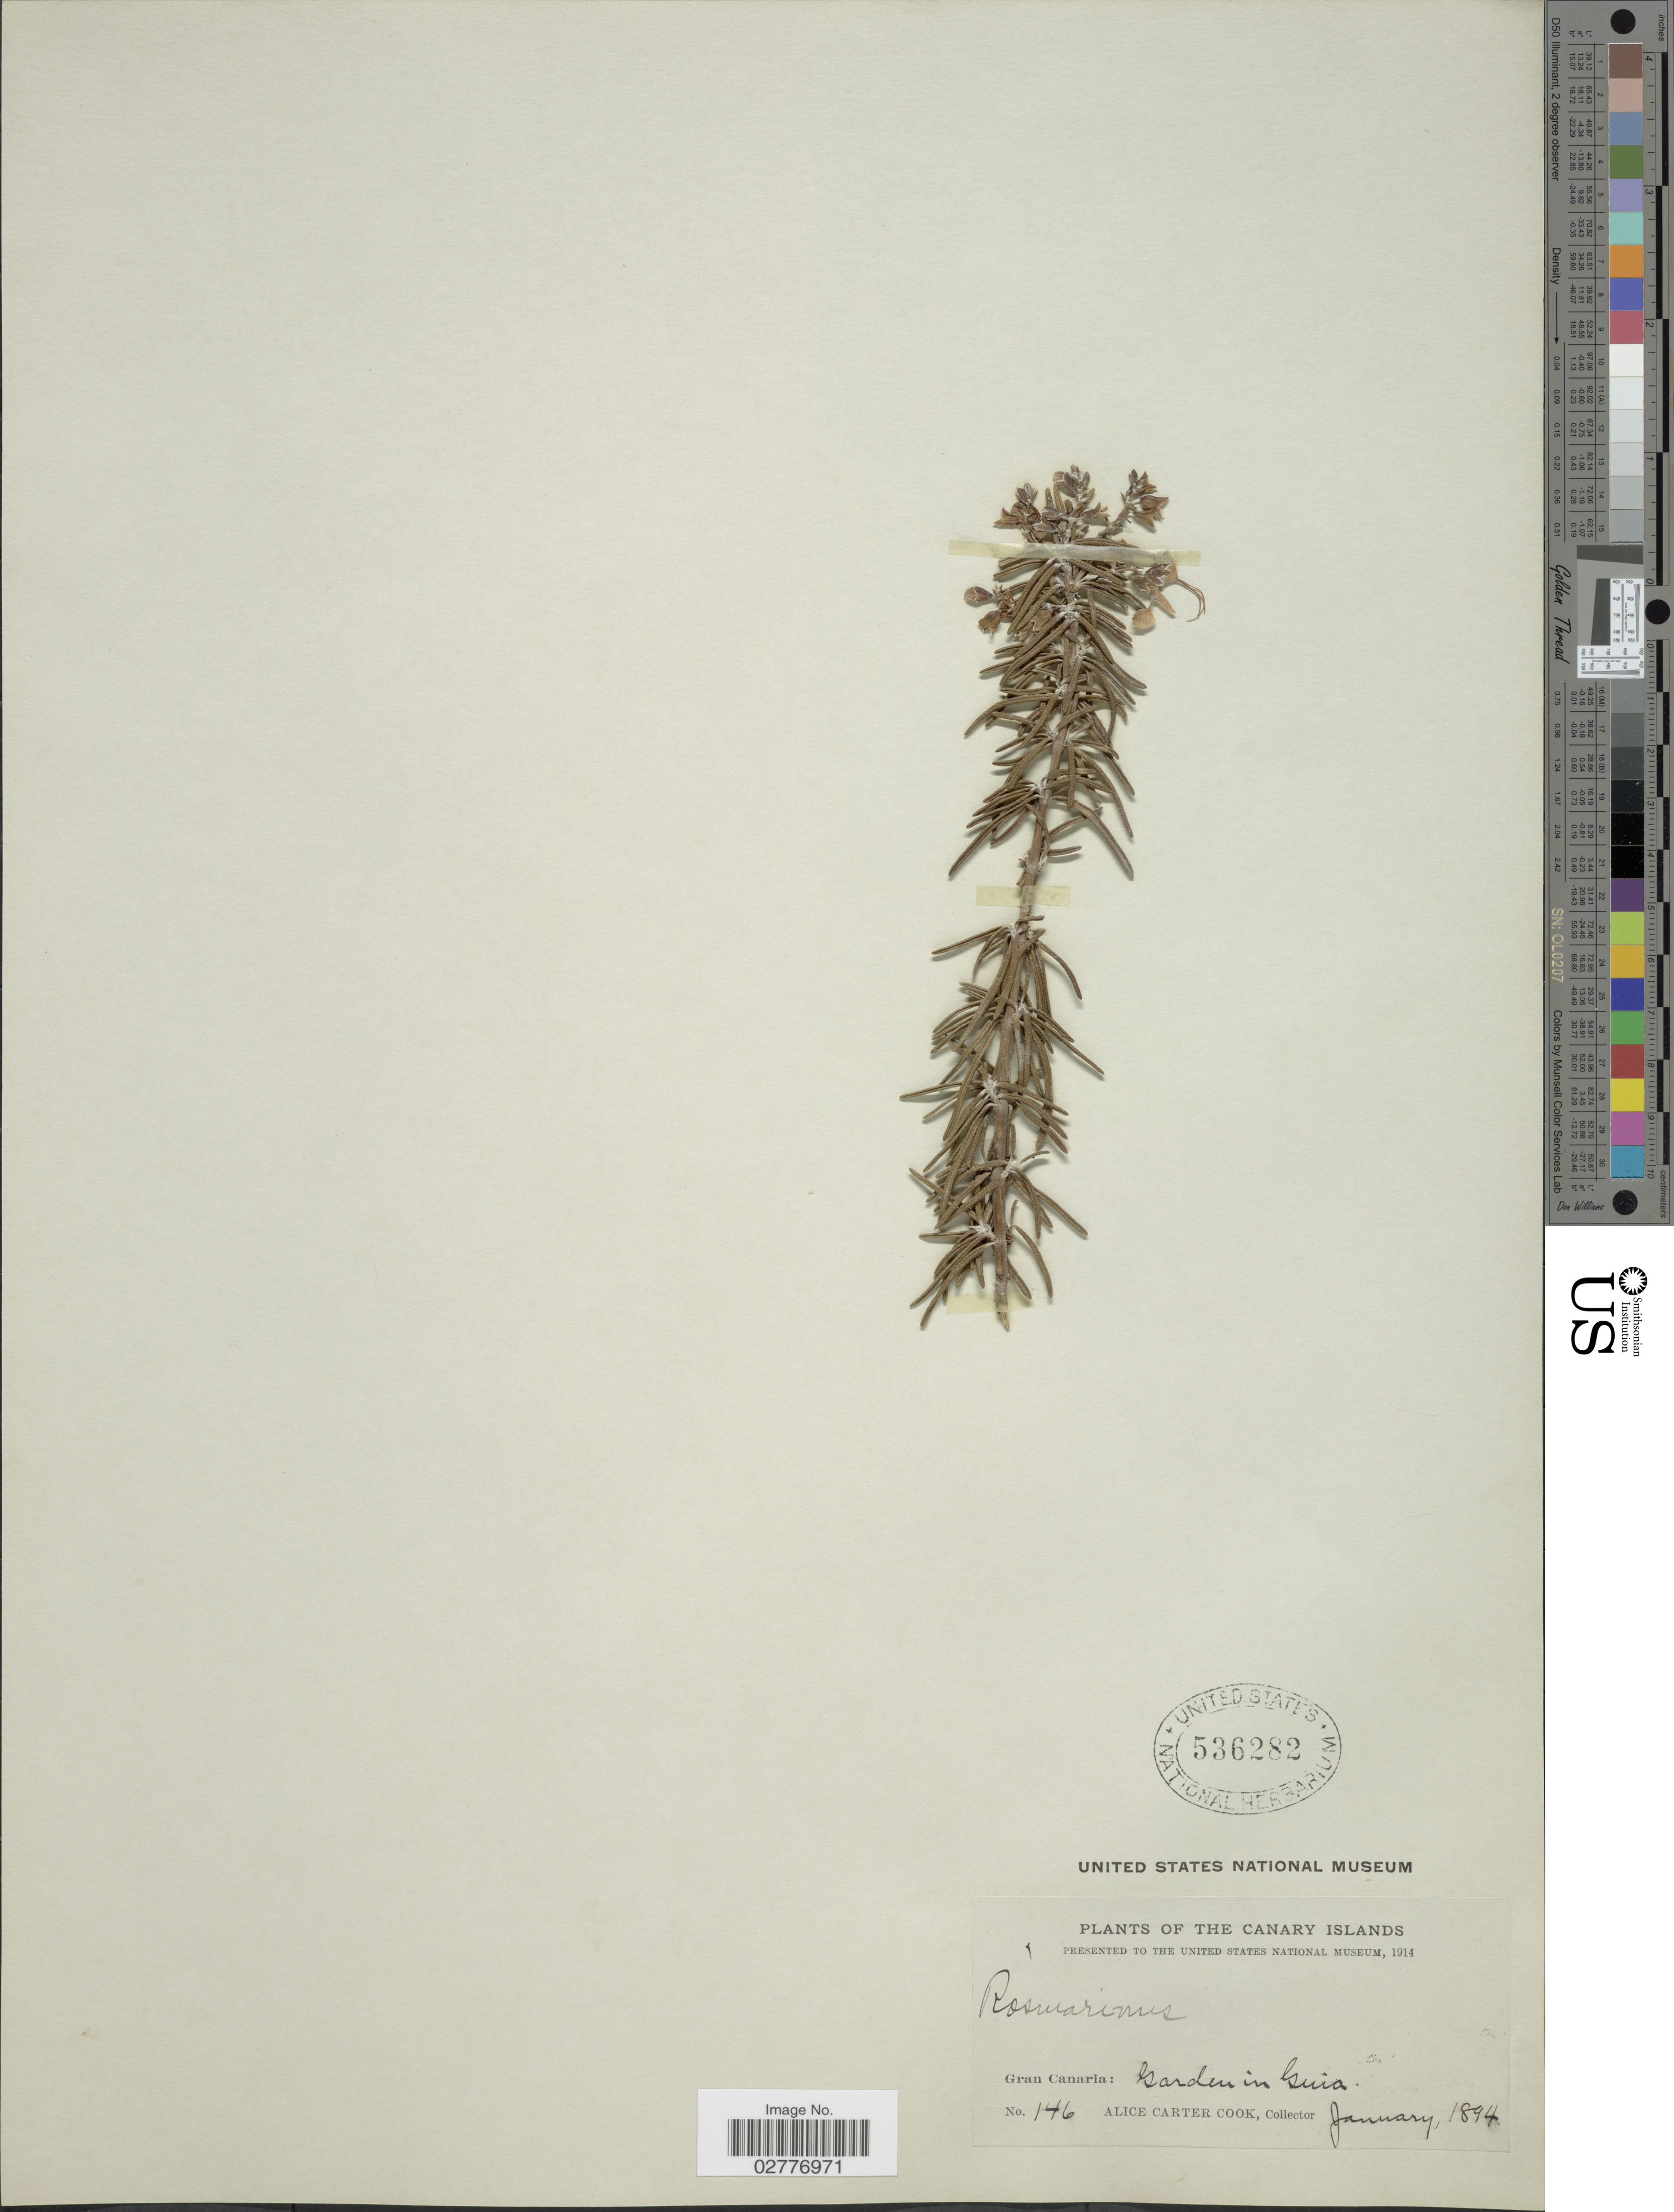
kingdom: Plantae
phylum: Tracheophyta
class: Magnoliopsida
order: Lamiales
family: Lamiaceae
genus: Rosmarinus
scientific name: Rosmarinus eriocalyx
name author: Jord. & Fourr.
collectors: Alice C. Cook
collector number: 146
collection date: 1894-01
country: Spain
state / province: Canarias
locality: The Canary Islands. Gran Canaria: Garden in Guia.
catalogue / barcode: US 536282